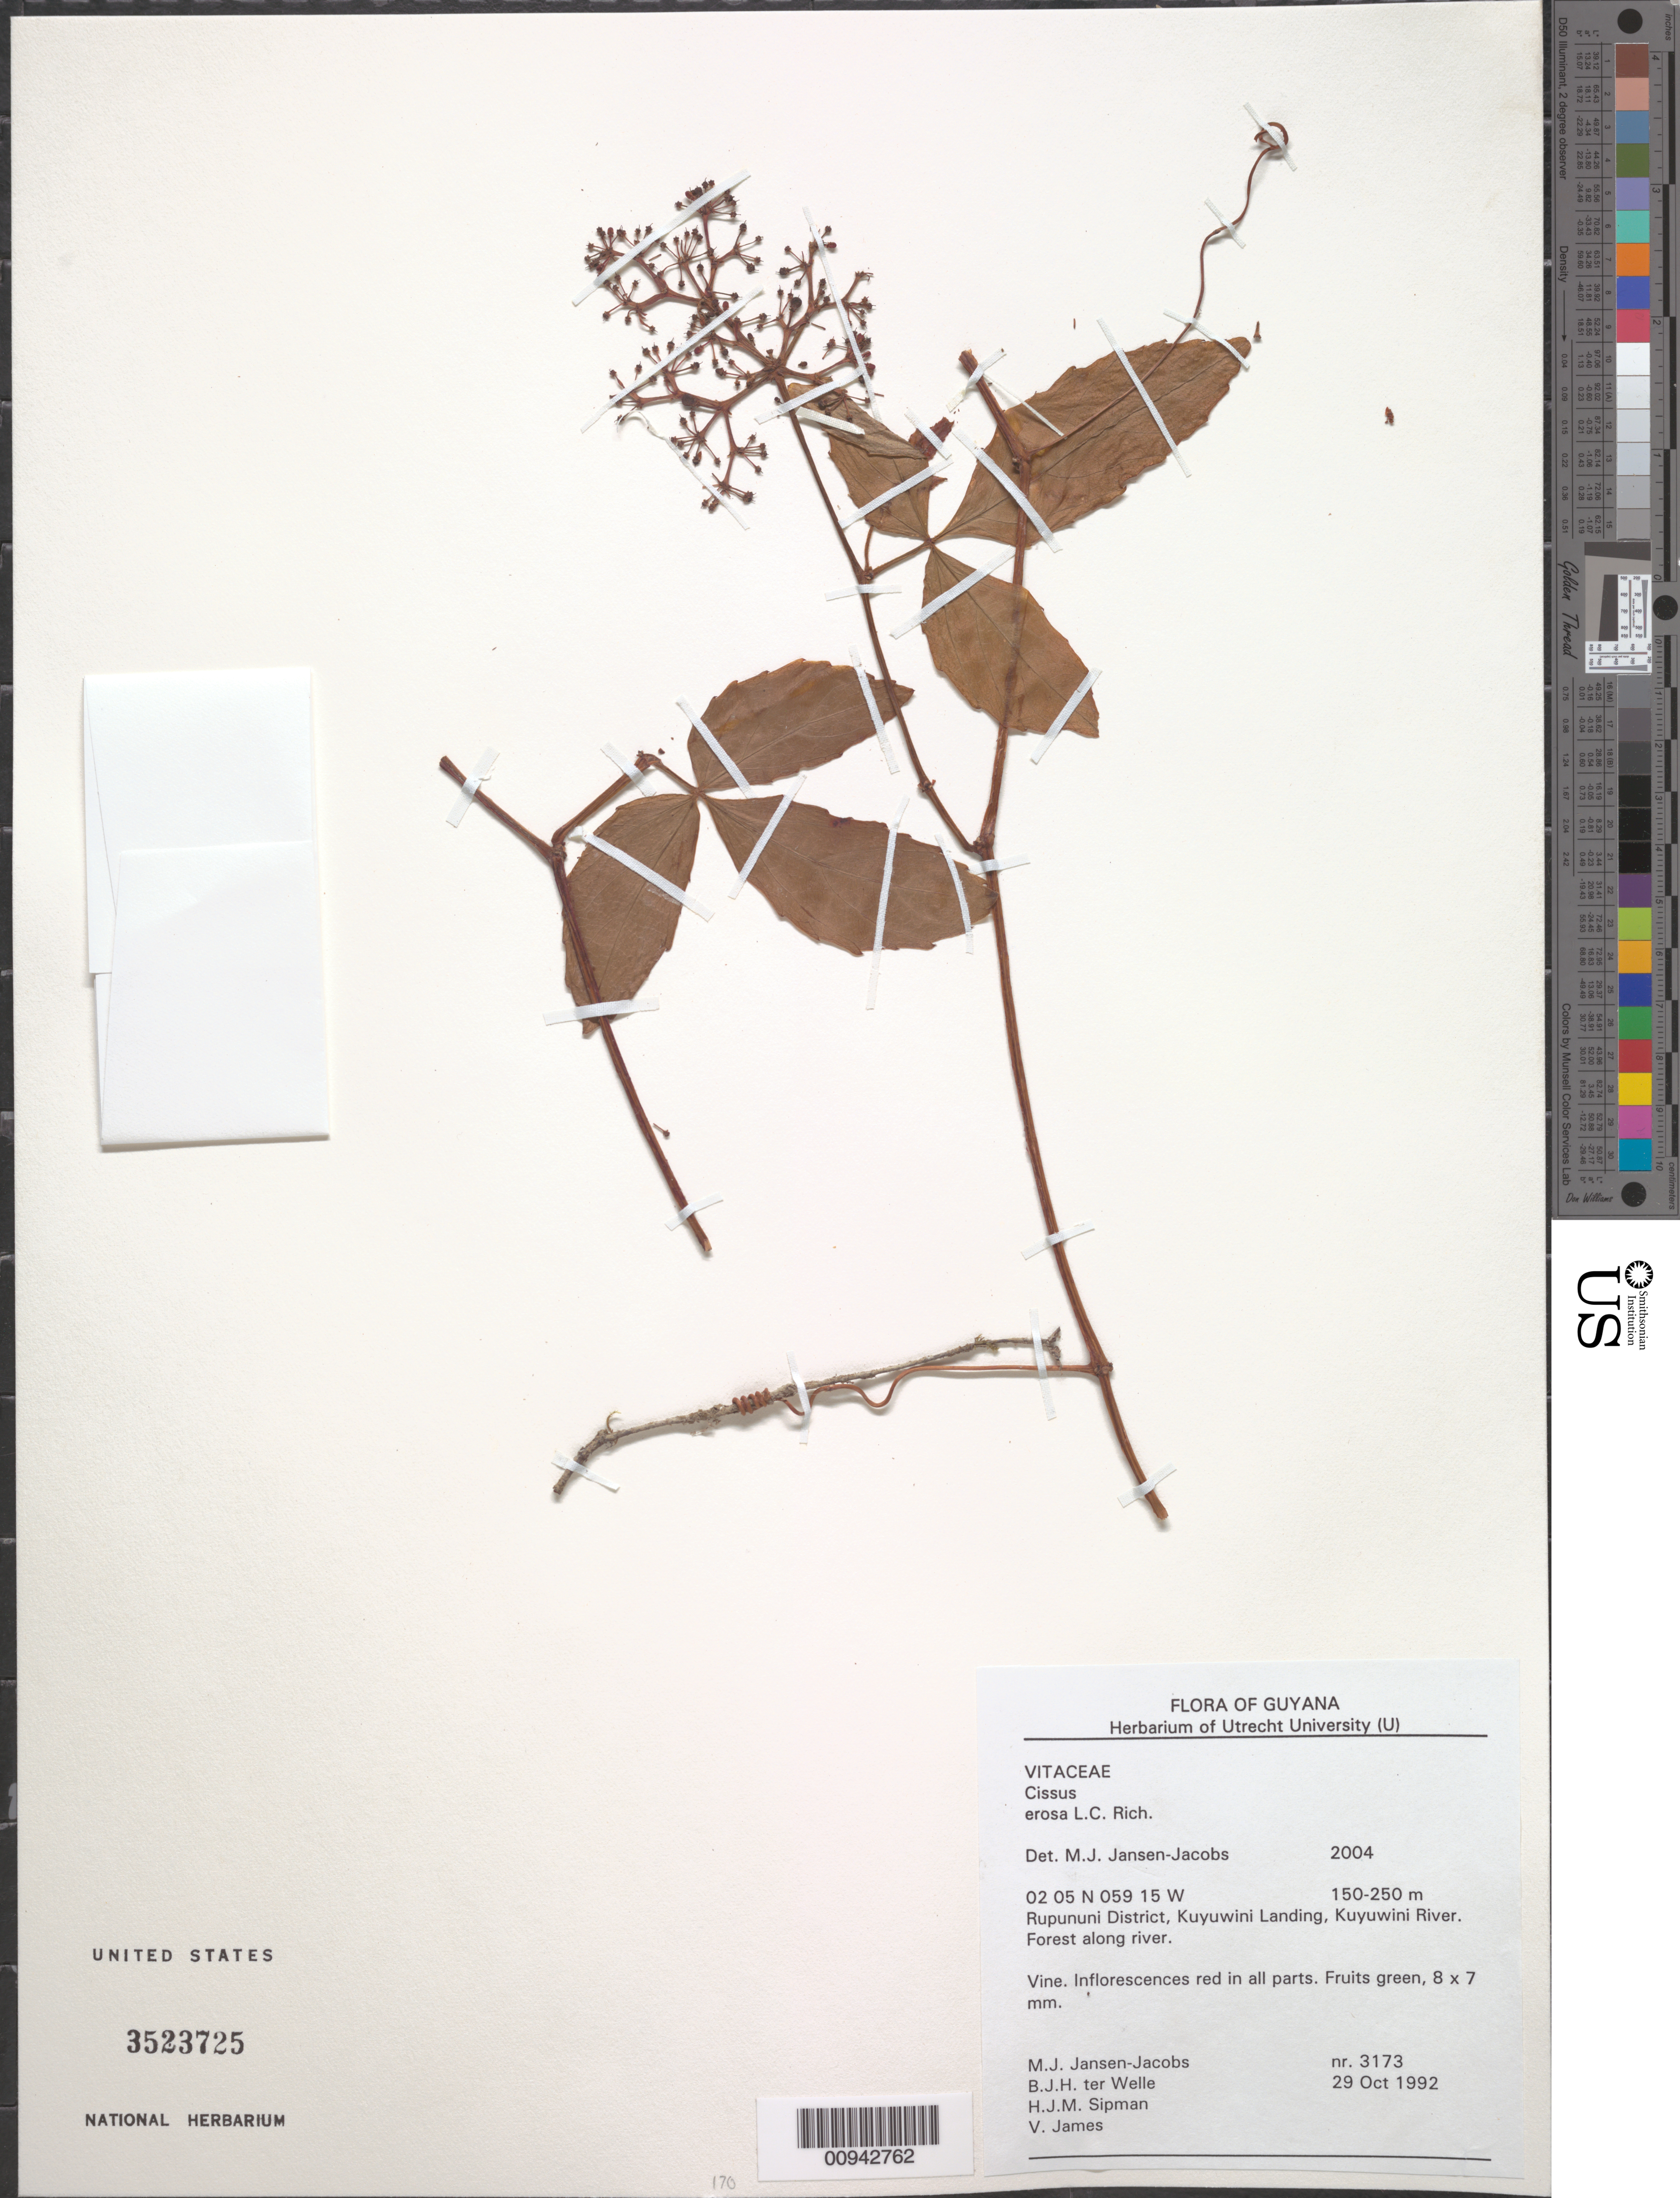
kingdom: Plantae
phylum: Tracheophyta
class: Magnoliopsida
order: Vitales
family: Vitaceae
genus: Cissus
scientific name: Cissus erosa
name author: Rich.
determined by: Jansen-Jacobs, M. J., (U), Nationaal Herbarium Nederland, Utrecht University branch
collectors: M. J. Jansen-Jacobs, B. Welle, H. J. M. Sipman & V. James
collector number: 3173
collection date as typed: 29-Oct-92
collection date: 1992-10-29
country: Guyana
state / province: U. Takutu-U. Essequibo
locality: Kuyuwini Landing, Kuyuwini River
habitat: Forest along river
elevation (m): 150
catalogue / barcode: US 3523725